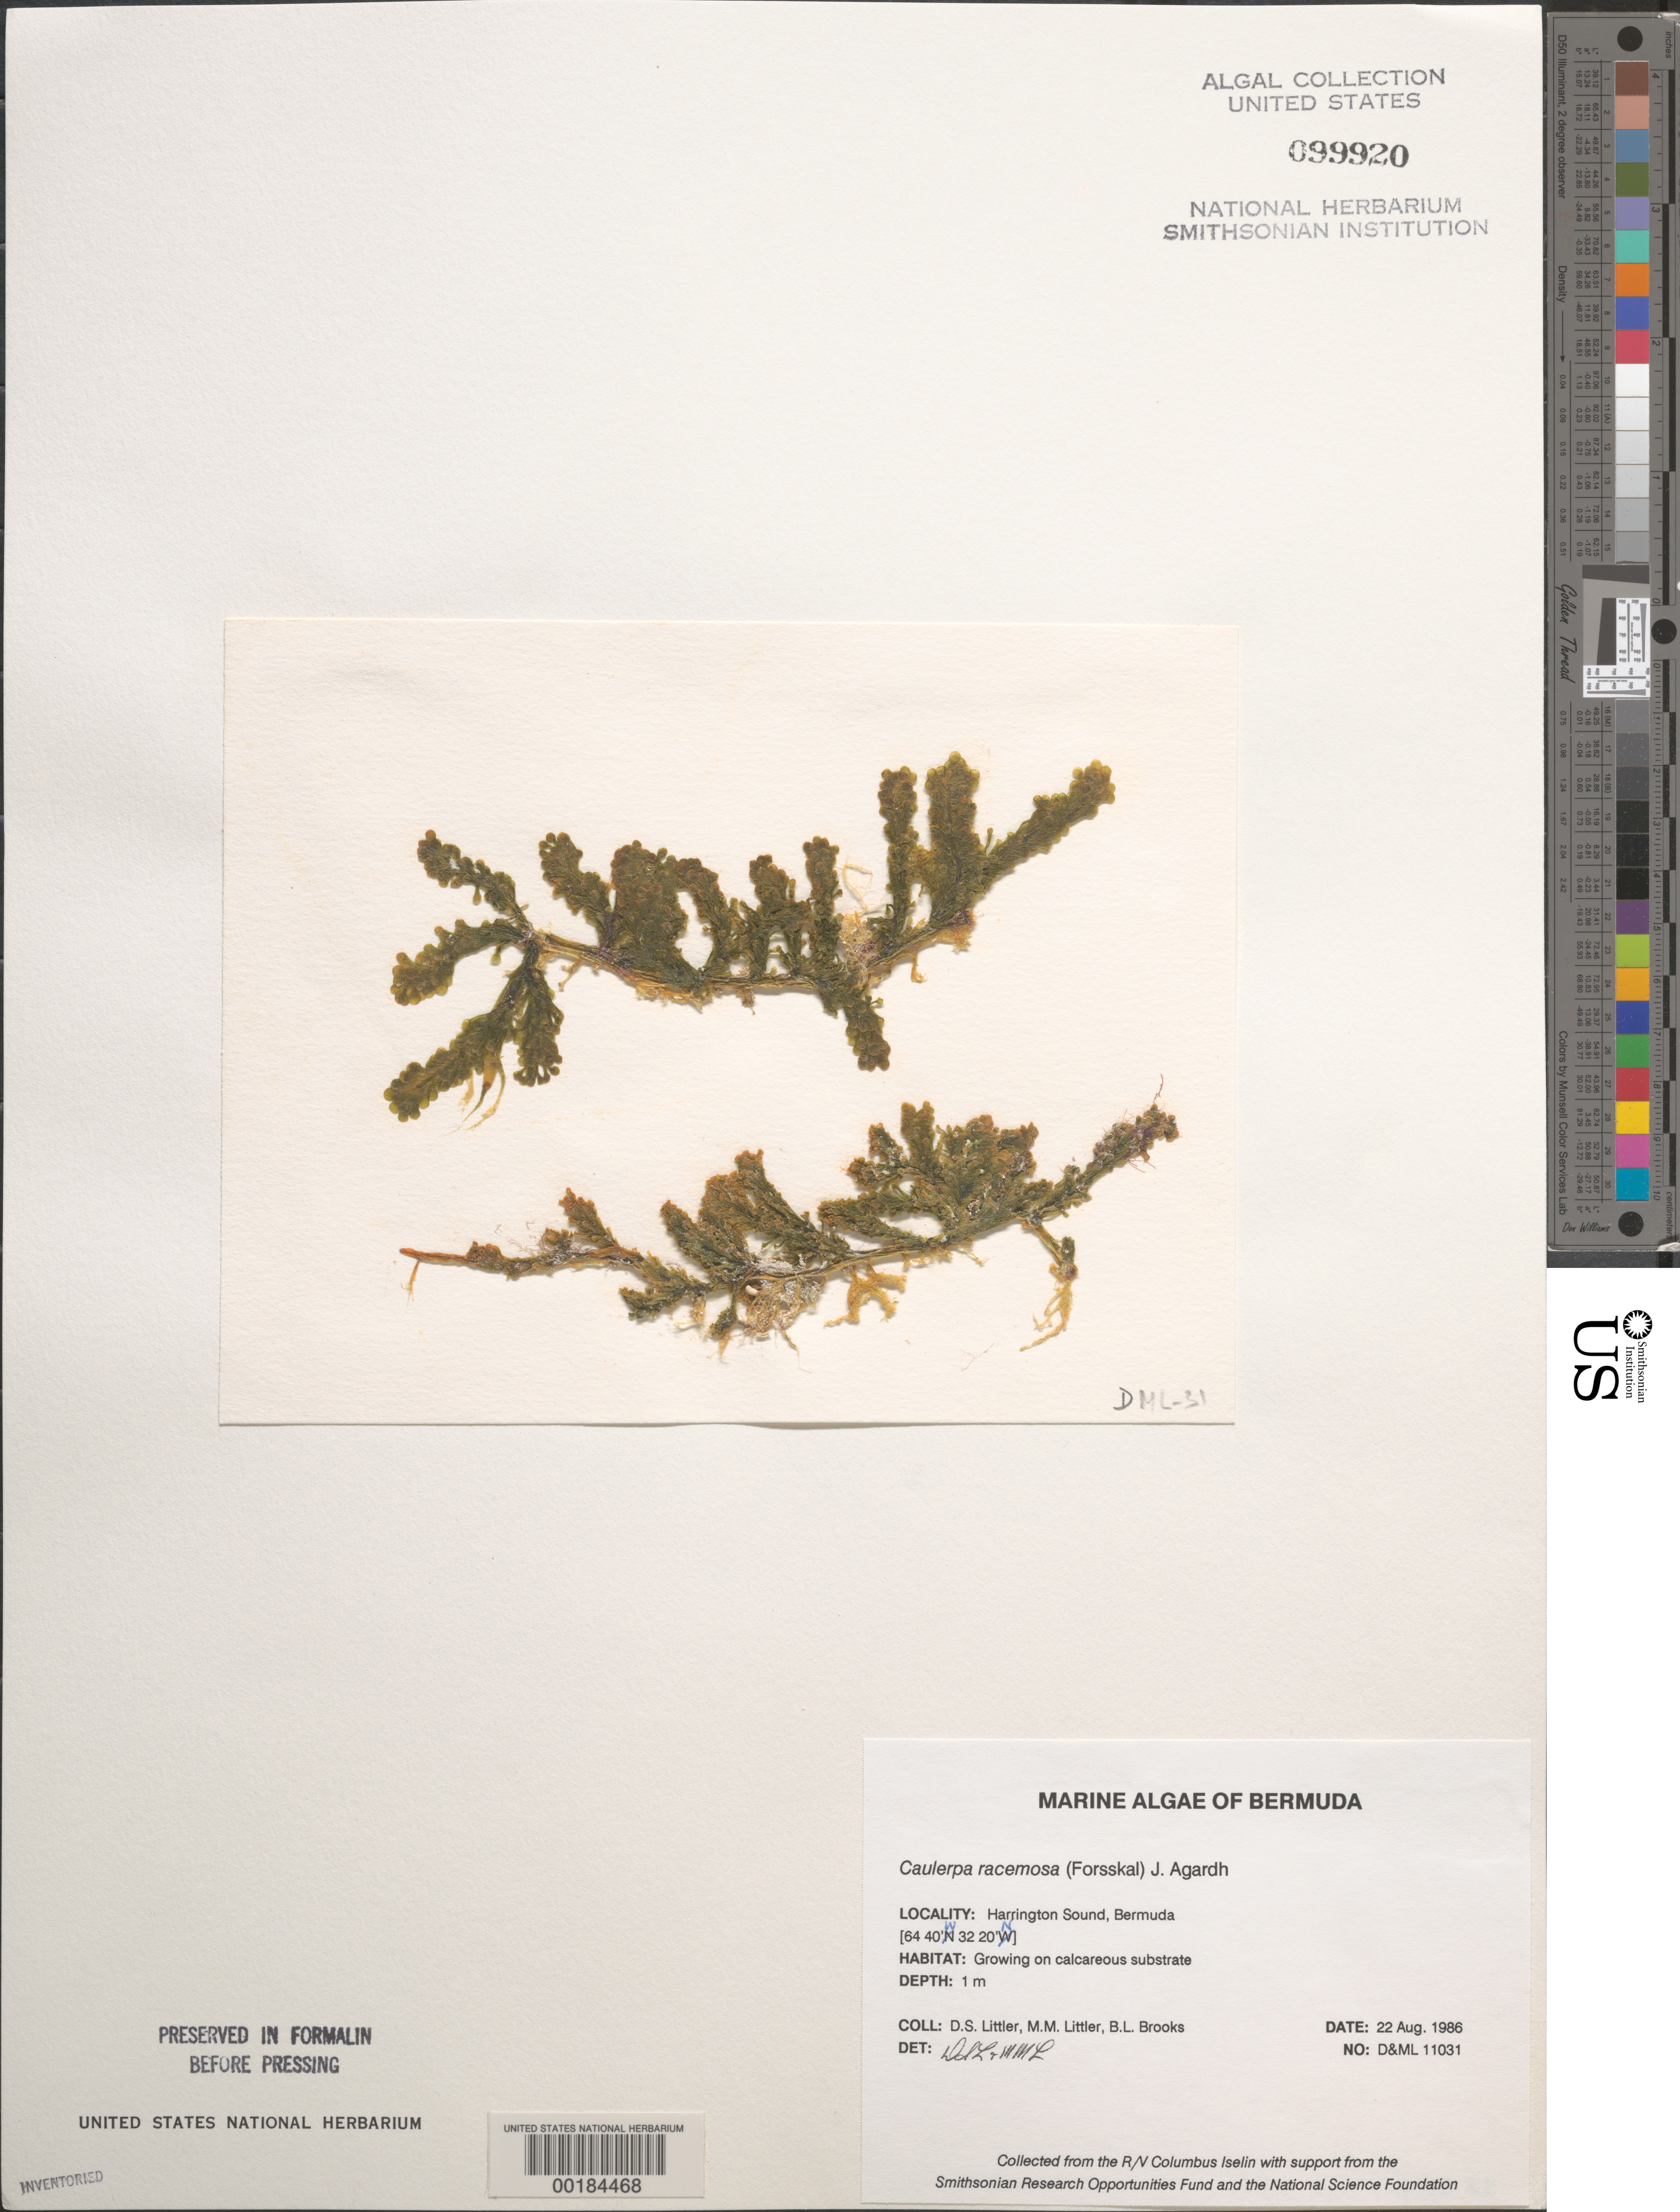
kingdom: Plantae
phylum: Chlorophyta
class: Ulvophyceae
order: Bryopsidales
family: Caulerpaceae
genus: Caulerpa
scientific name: Caulerpa racemosa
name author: (Forssk.) J. Agardh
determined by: Littler, D. S.; Littler, M. M.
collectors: D. S. Littler, M. M. Littler & B. Brooks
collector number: D&ML 11031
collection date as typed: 22 Aug 1986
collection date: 1986-08-22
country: Bermuda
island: Bermuda Island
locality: Harrington Sound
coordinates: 32 20' N, 64 40' W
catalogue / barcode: US 99920